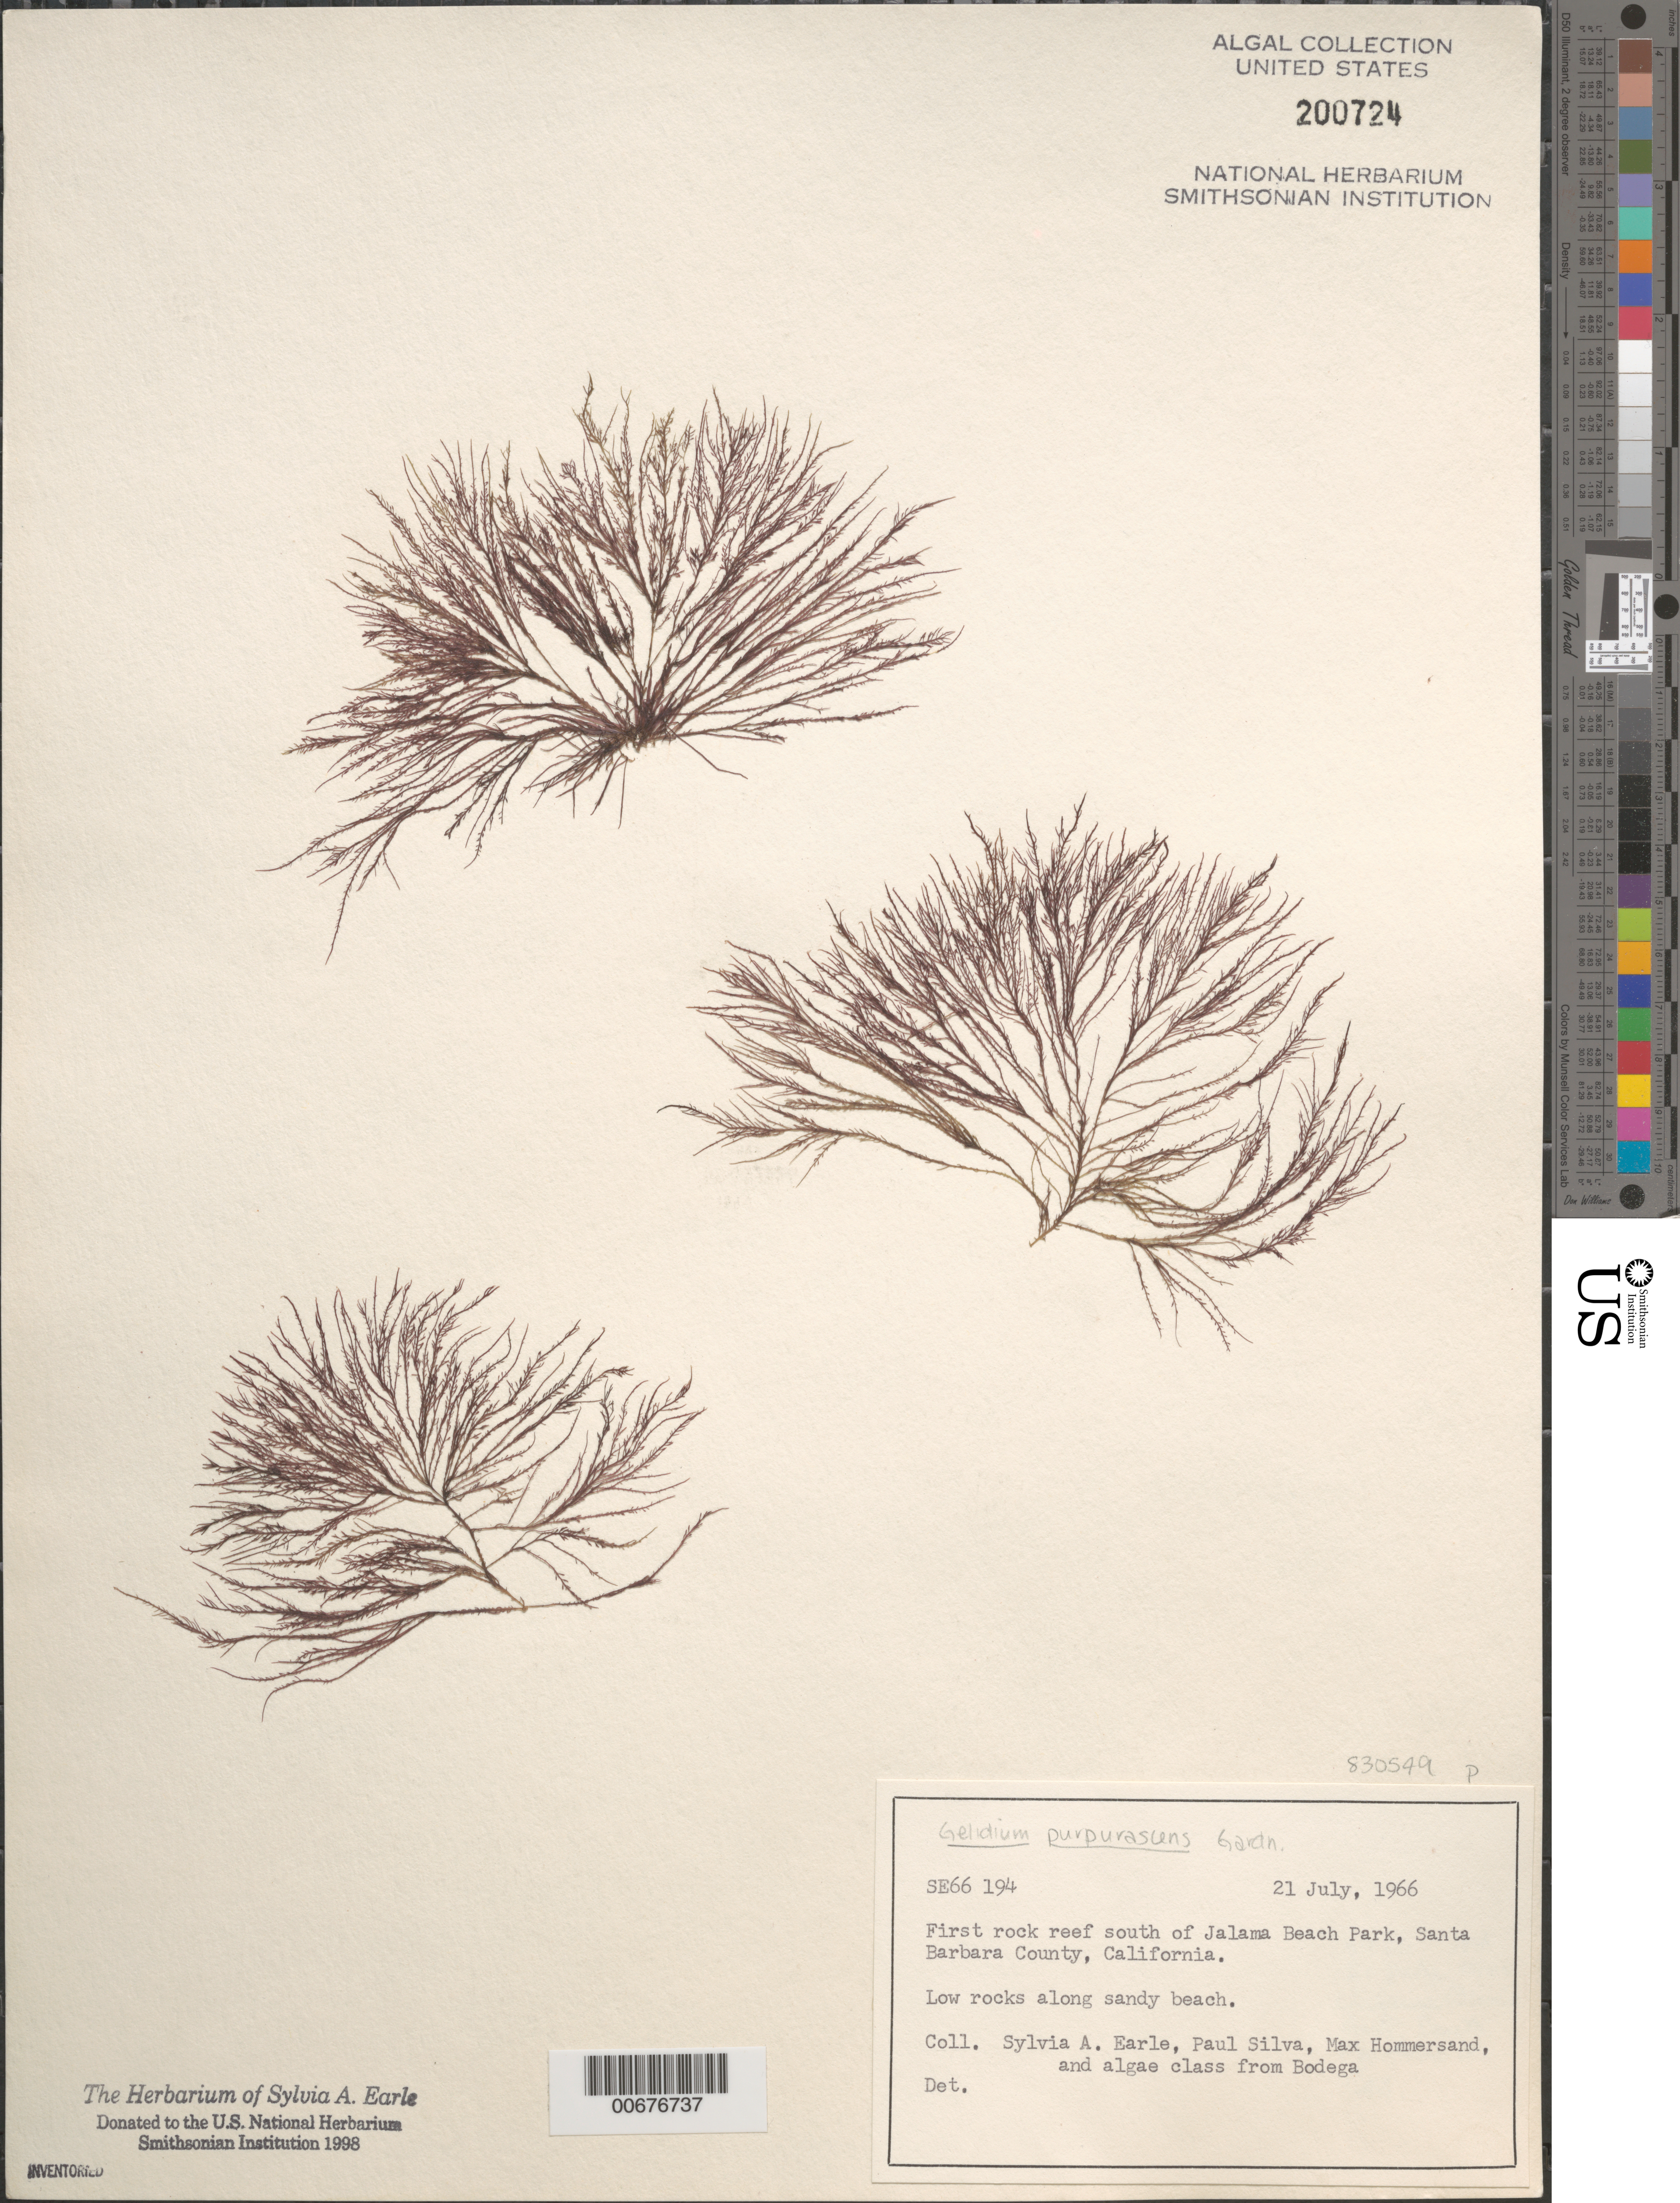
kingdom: Plantae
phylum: Rhodophyta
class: Florideophyceae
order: Gelidiales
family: Gelidiaceae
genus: Gelidium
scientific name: Gelidium purpurascens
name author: N.L. Gardner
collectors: S. A. Earle, P. C. Silva, M. H. Hommersand & Bodega Algae Class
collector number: SE 66194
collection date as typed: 21 Jul 1966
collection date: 1966-07-21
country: United States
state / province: California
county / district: Santa Barbara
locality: Reef south of Jalama Beach Park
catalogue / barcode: US 200724